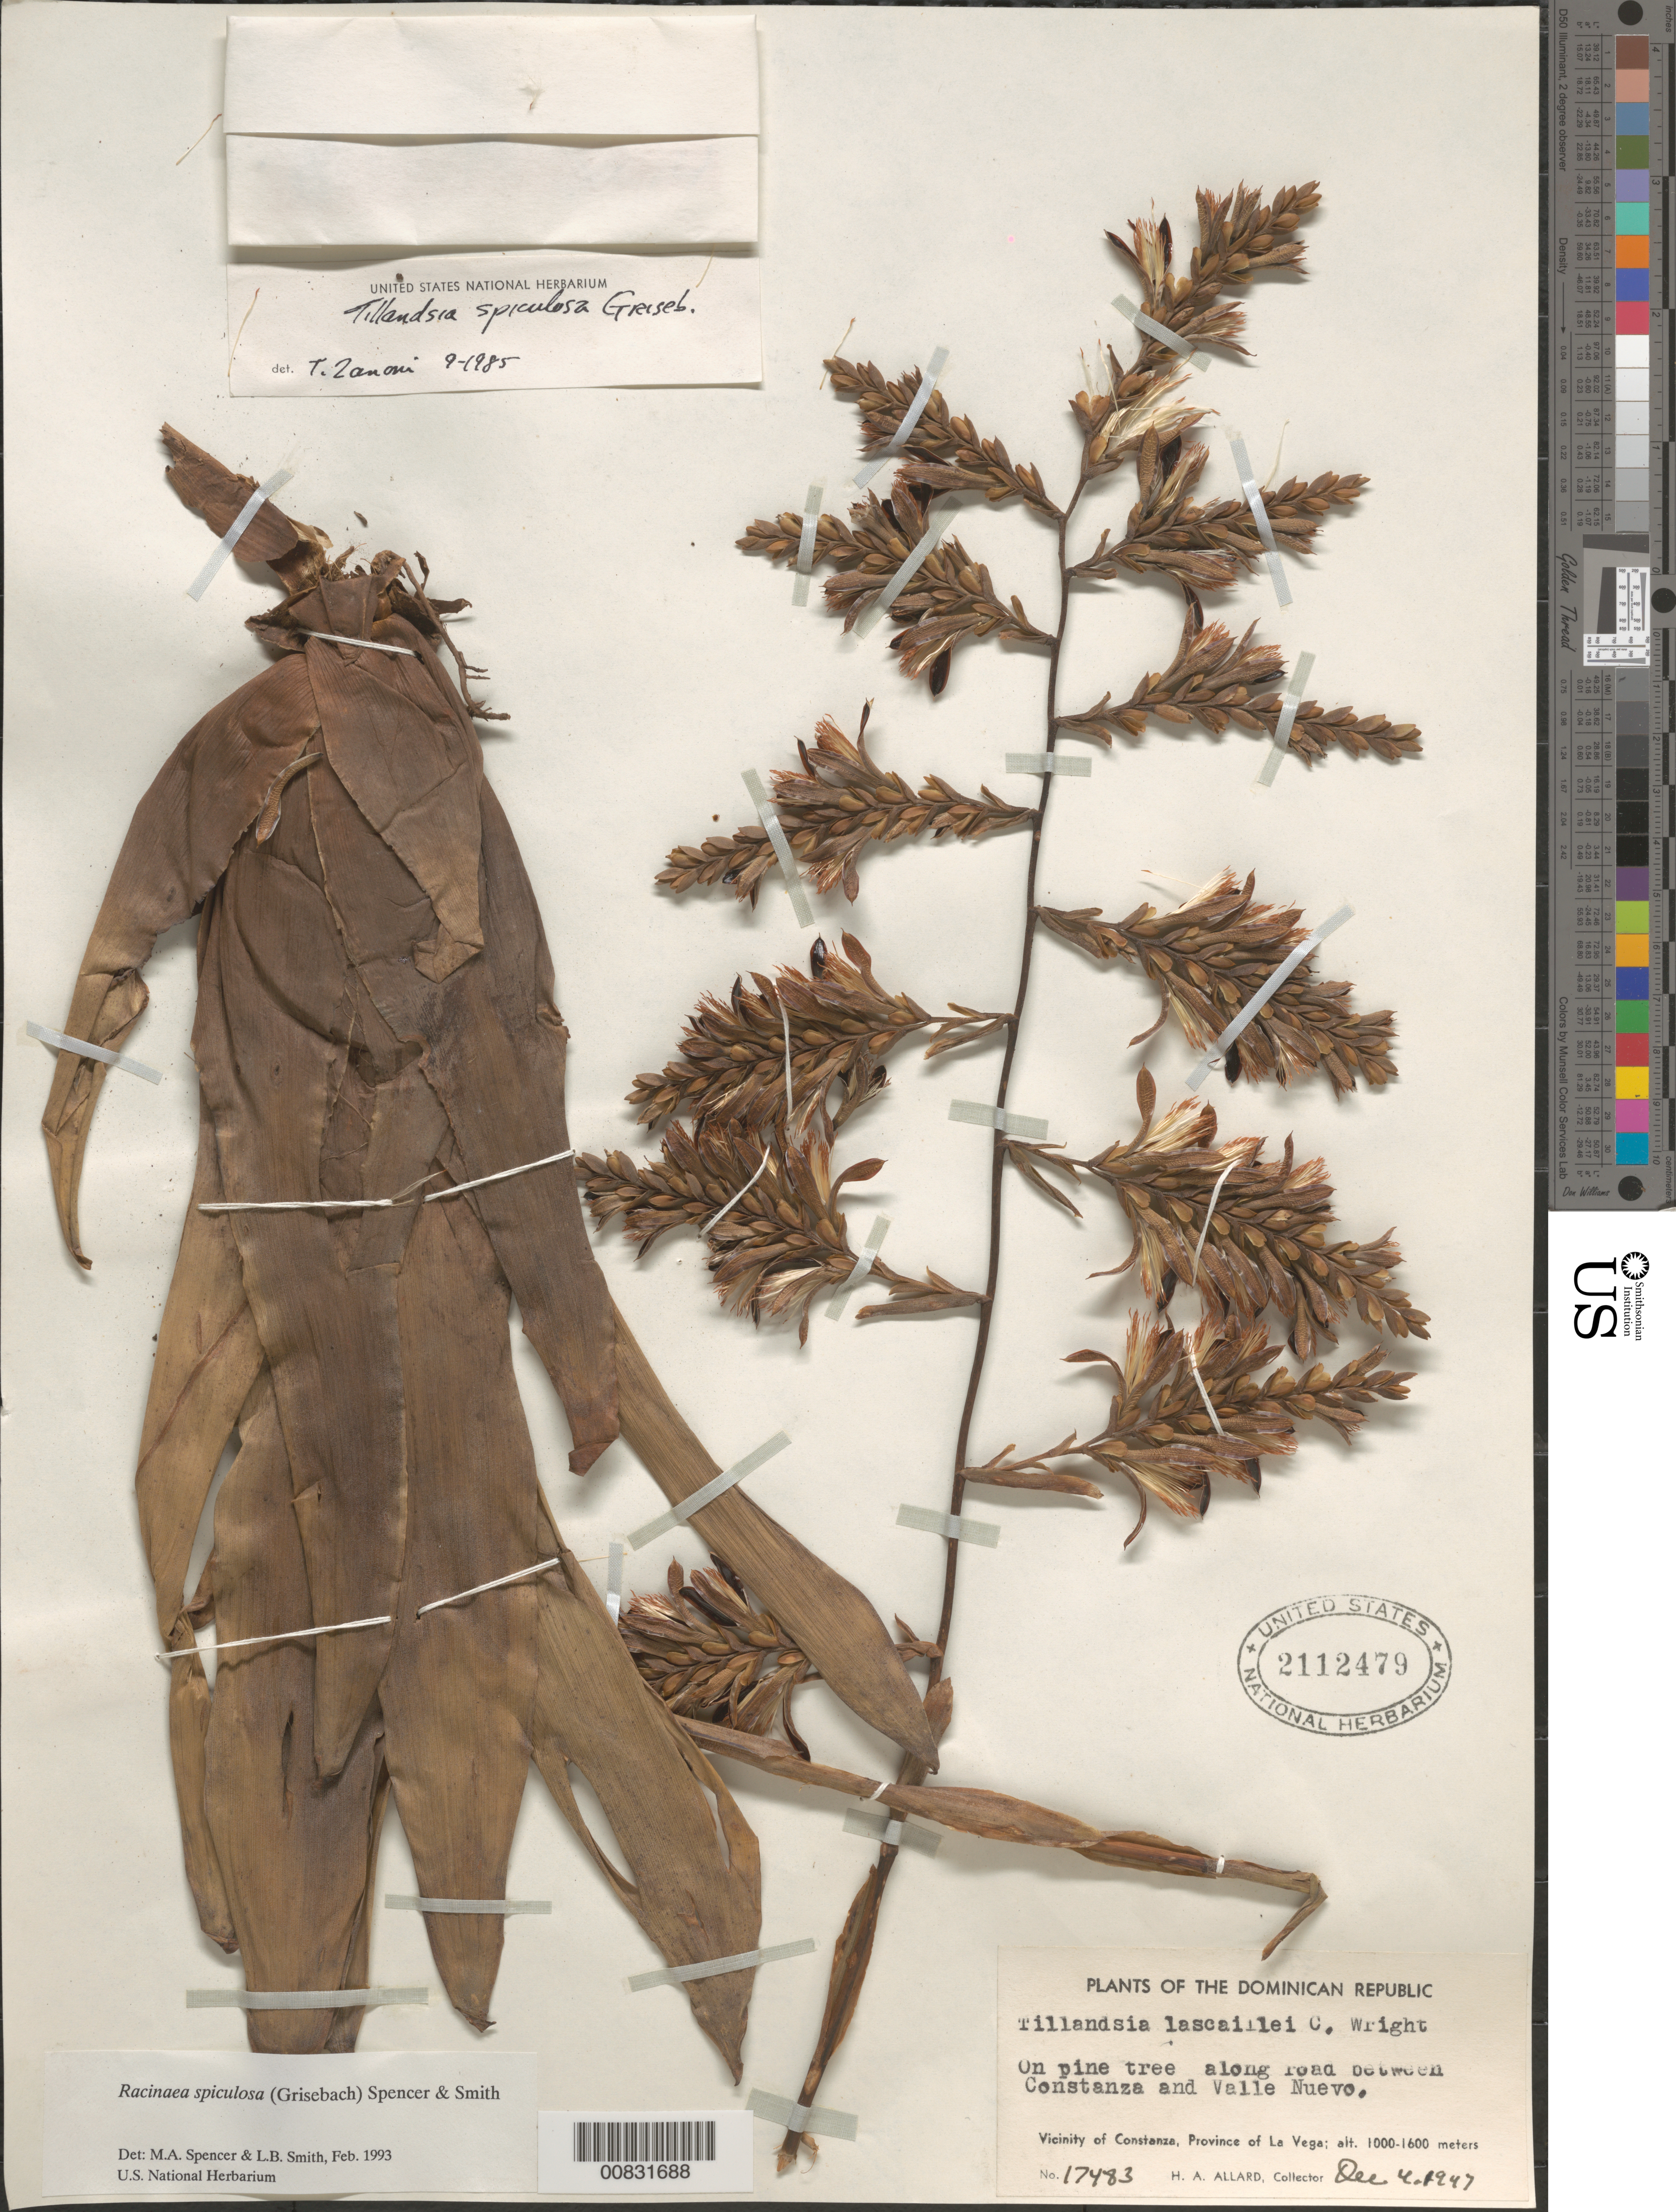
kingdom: Plantae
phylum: Tracheophyta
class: Liliopsida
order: Poales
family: Bromeliaceae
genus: Racinaea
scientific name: Racinaea spiculosa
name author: (Griseb.) M.A. Spencer & L.B. Sm.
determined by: Spencer, M. A.; Smith, L. B.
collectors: H. A. Allard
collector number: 17483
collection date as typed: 04 Dec 1947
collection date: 1947-12-04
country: Dominican Republic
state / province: La Vega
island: Hispaniola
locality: Along road between Constanza and Valle Nuevo. Vicinity of Constanza, Province of La Vega.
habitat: On pine tree.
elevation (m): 1000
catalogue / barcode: US 2112479